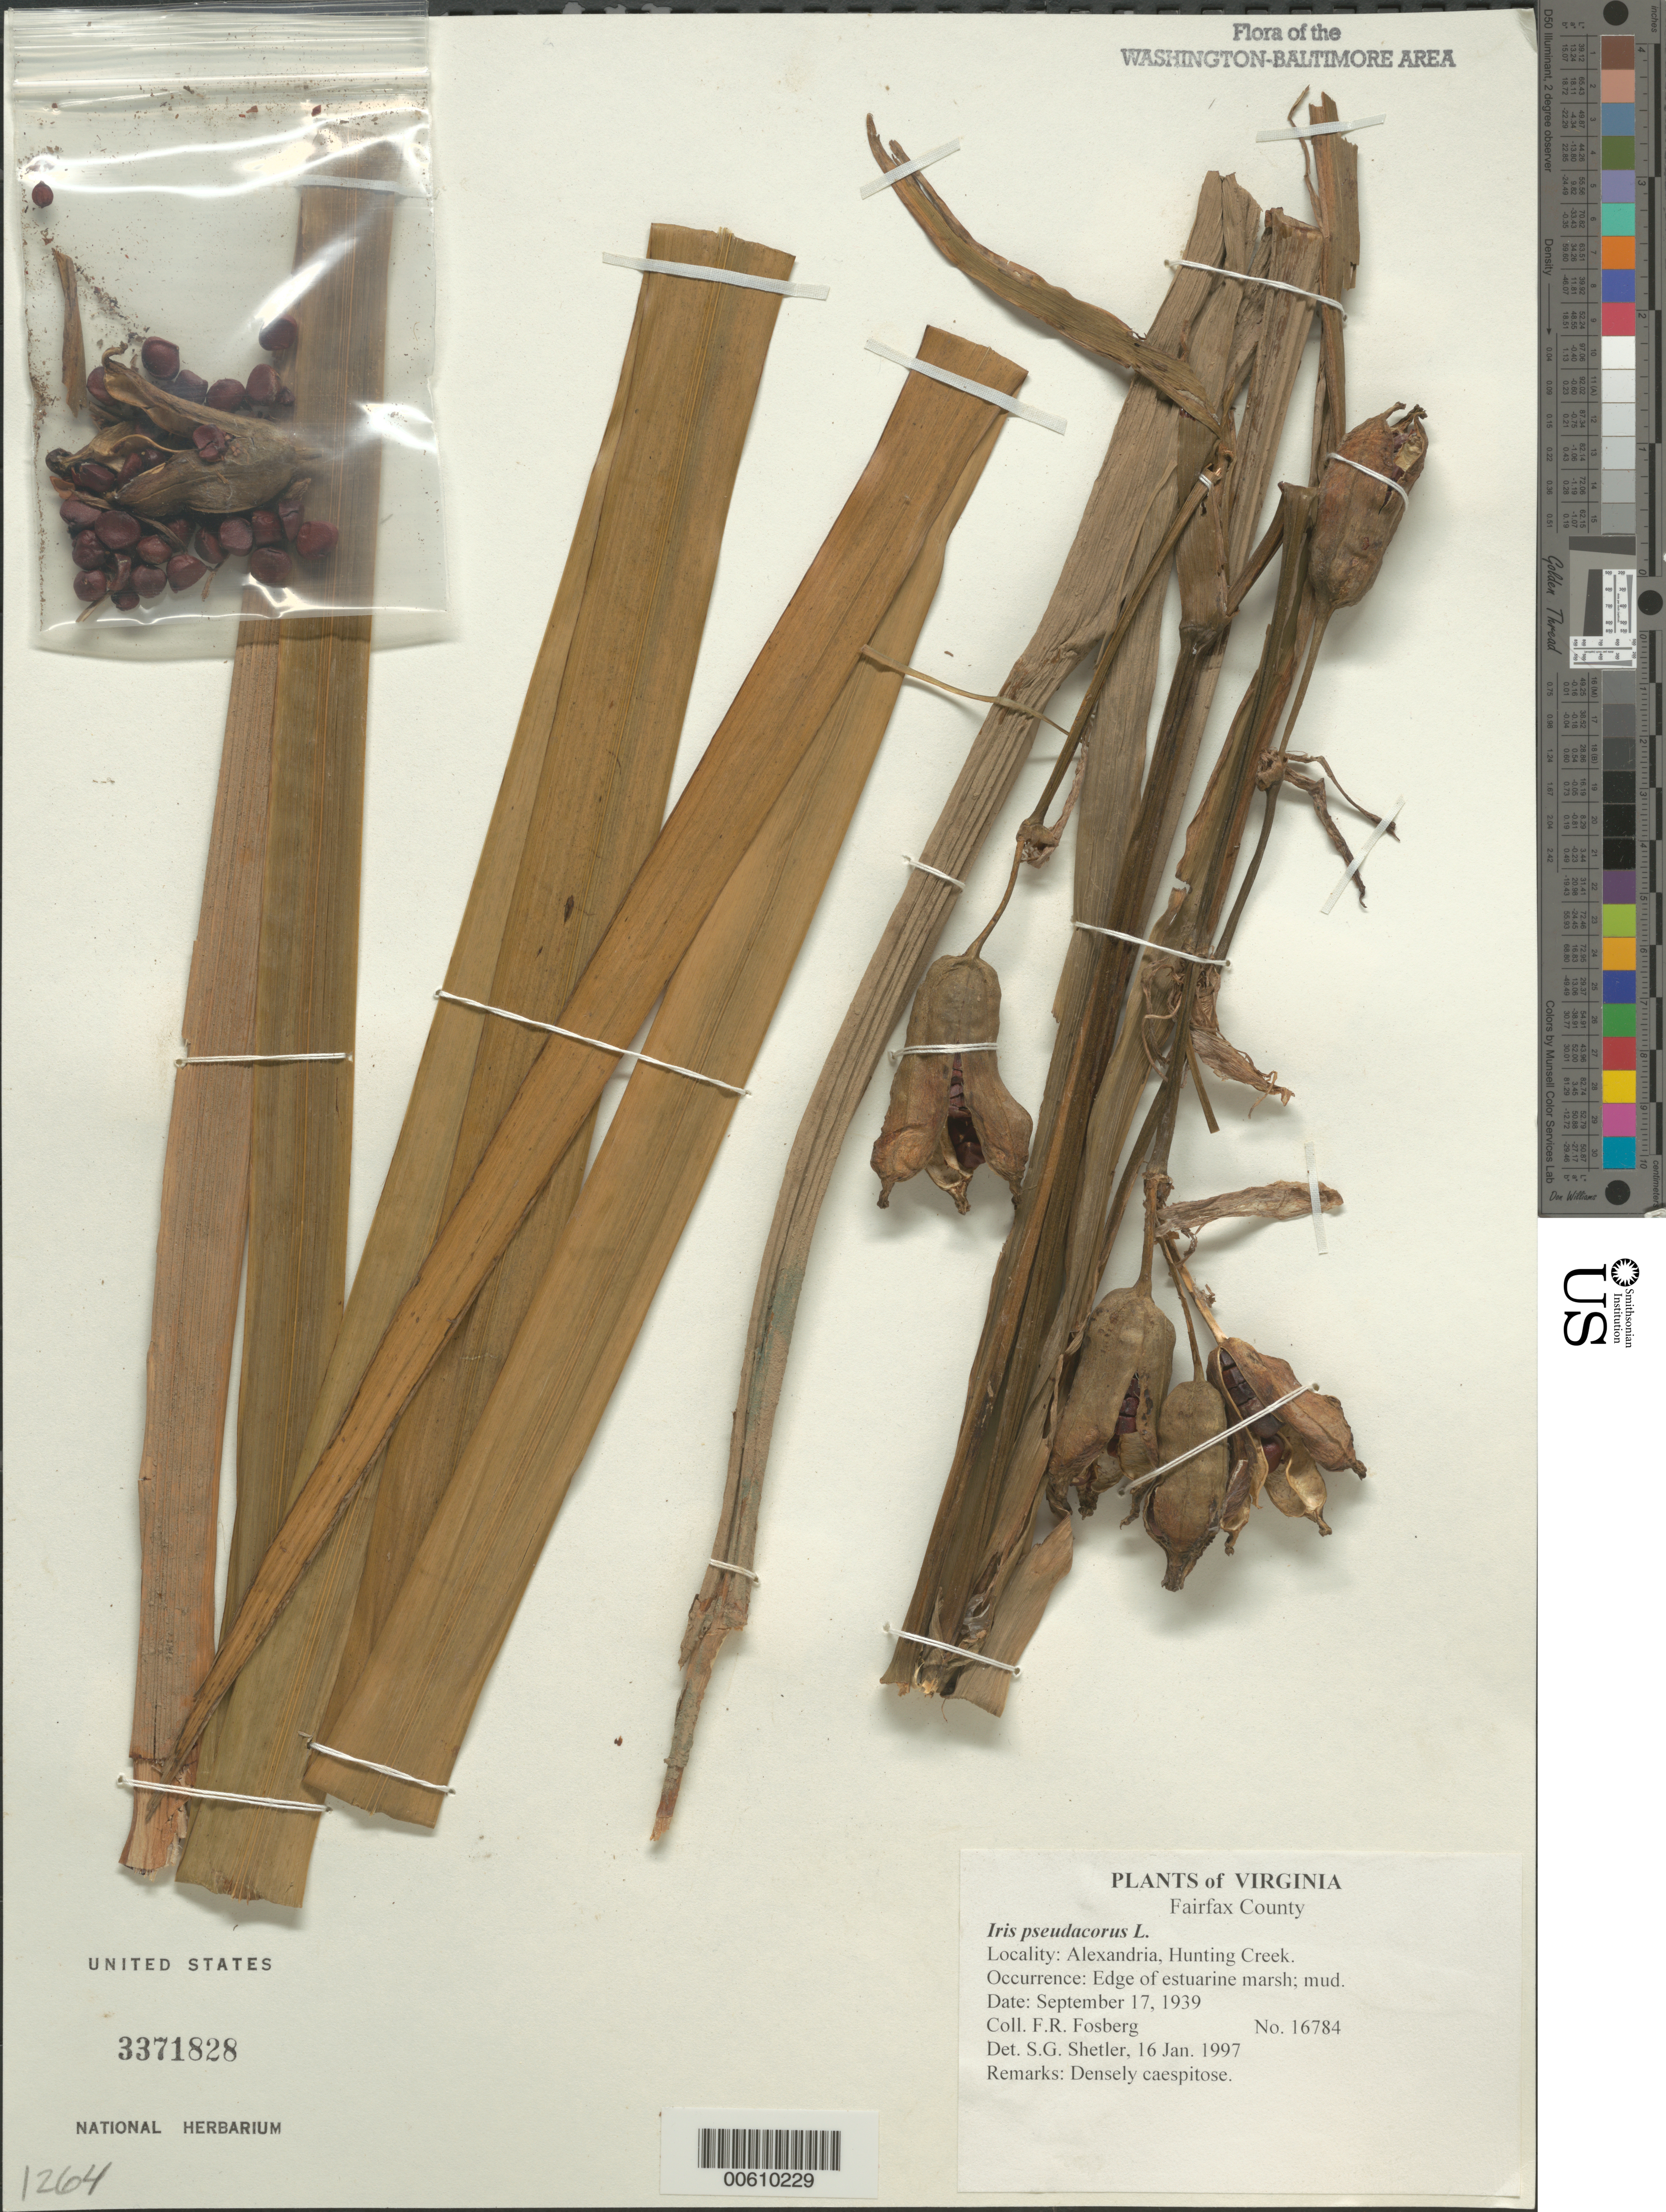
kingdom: Plantae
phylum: Tracheophyta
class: Liliopsida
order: Asparagales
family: Iridaceae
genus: Iris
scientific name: Iris pseudacorus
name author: L.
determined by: Shetler, Stanwyn G., (US), NMNH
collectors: F. R. Fosberg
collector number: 16784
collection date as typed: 17 Sep 1939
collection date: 1939-09-17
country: United States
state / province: Virginia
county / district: City of Alexandria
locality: Alexandria, Hunting Creek.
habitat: Edge of estuarine marsh; mud.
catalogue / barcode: US 3371828